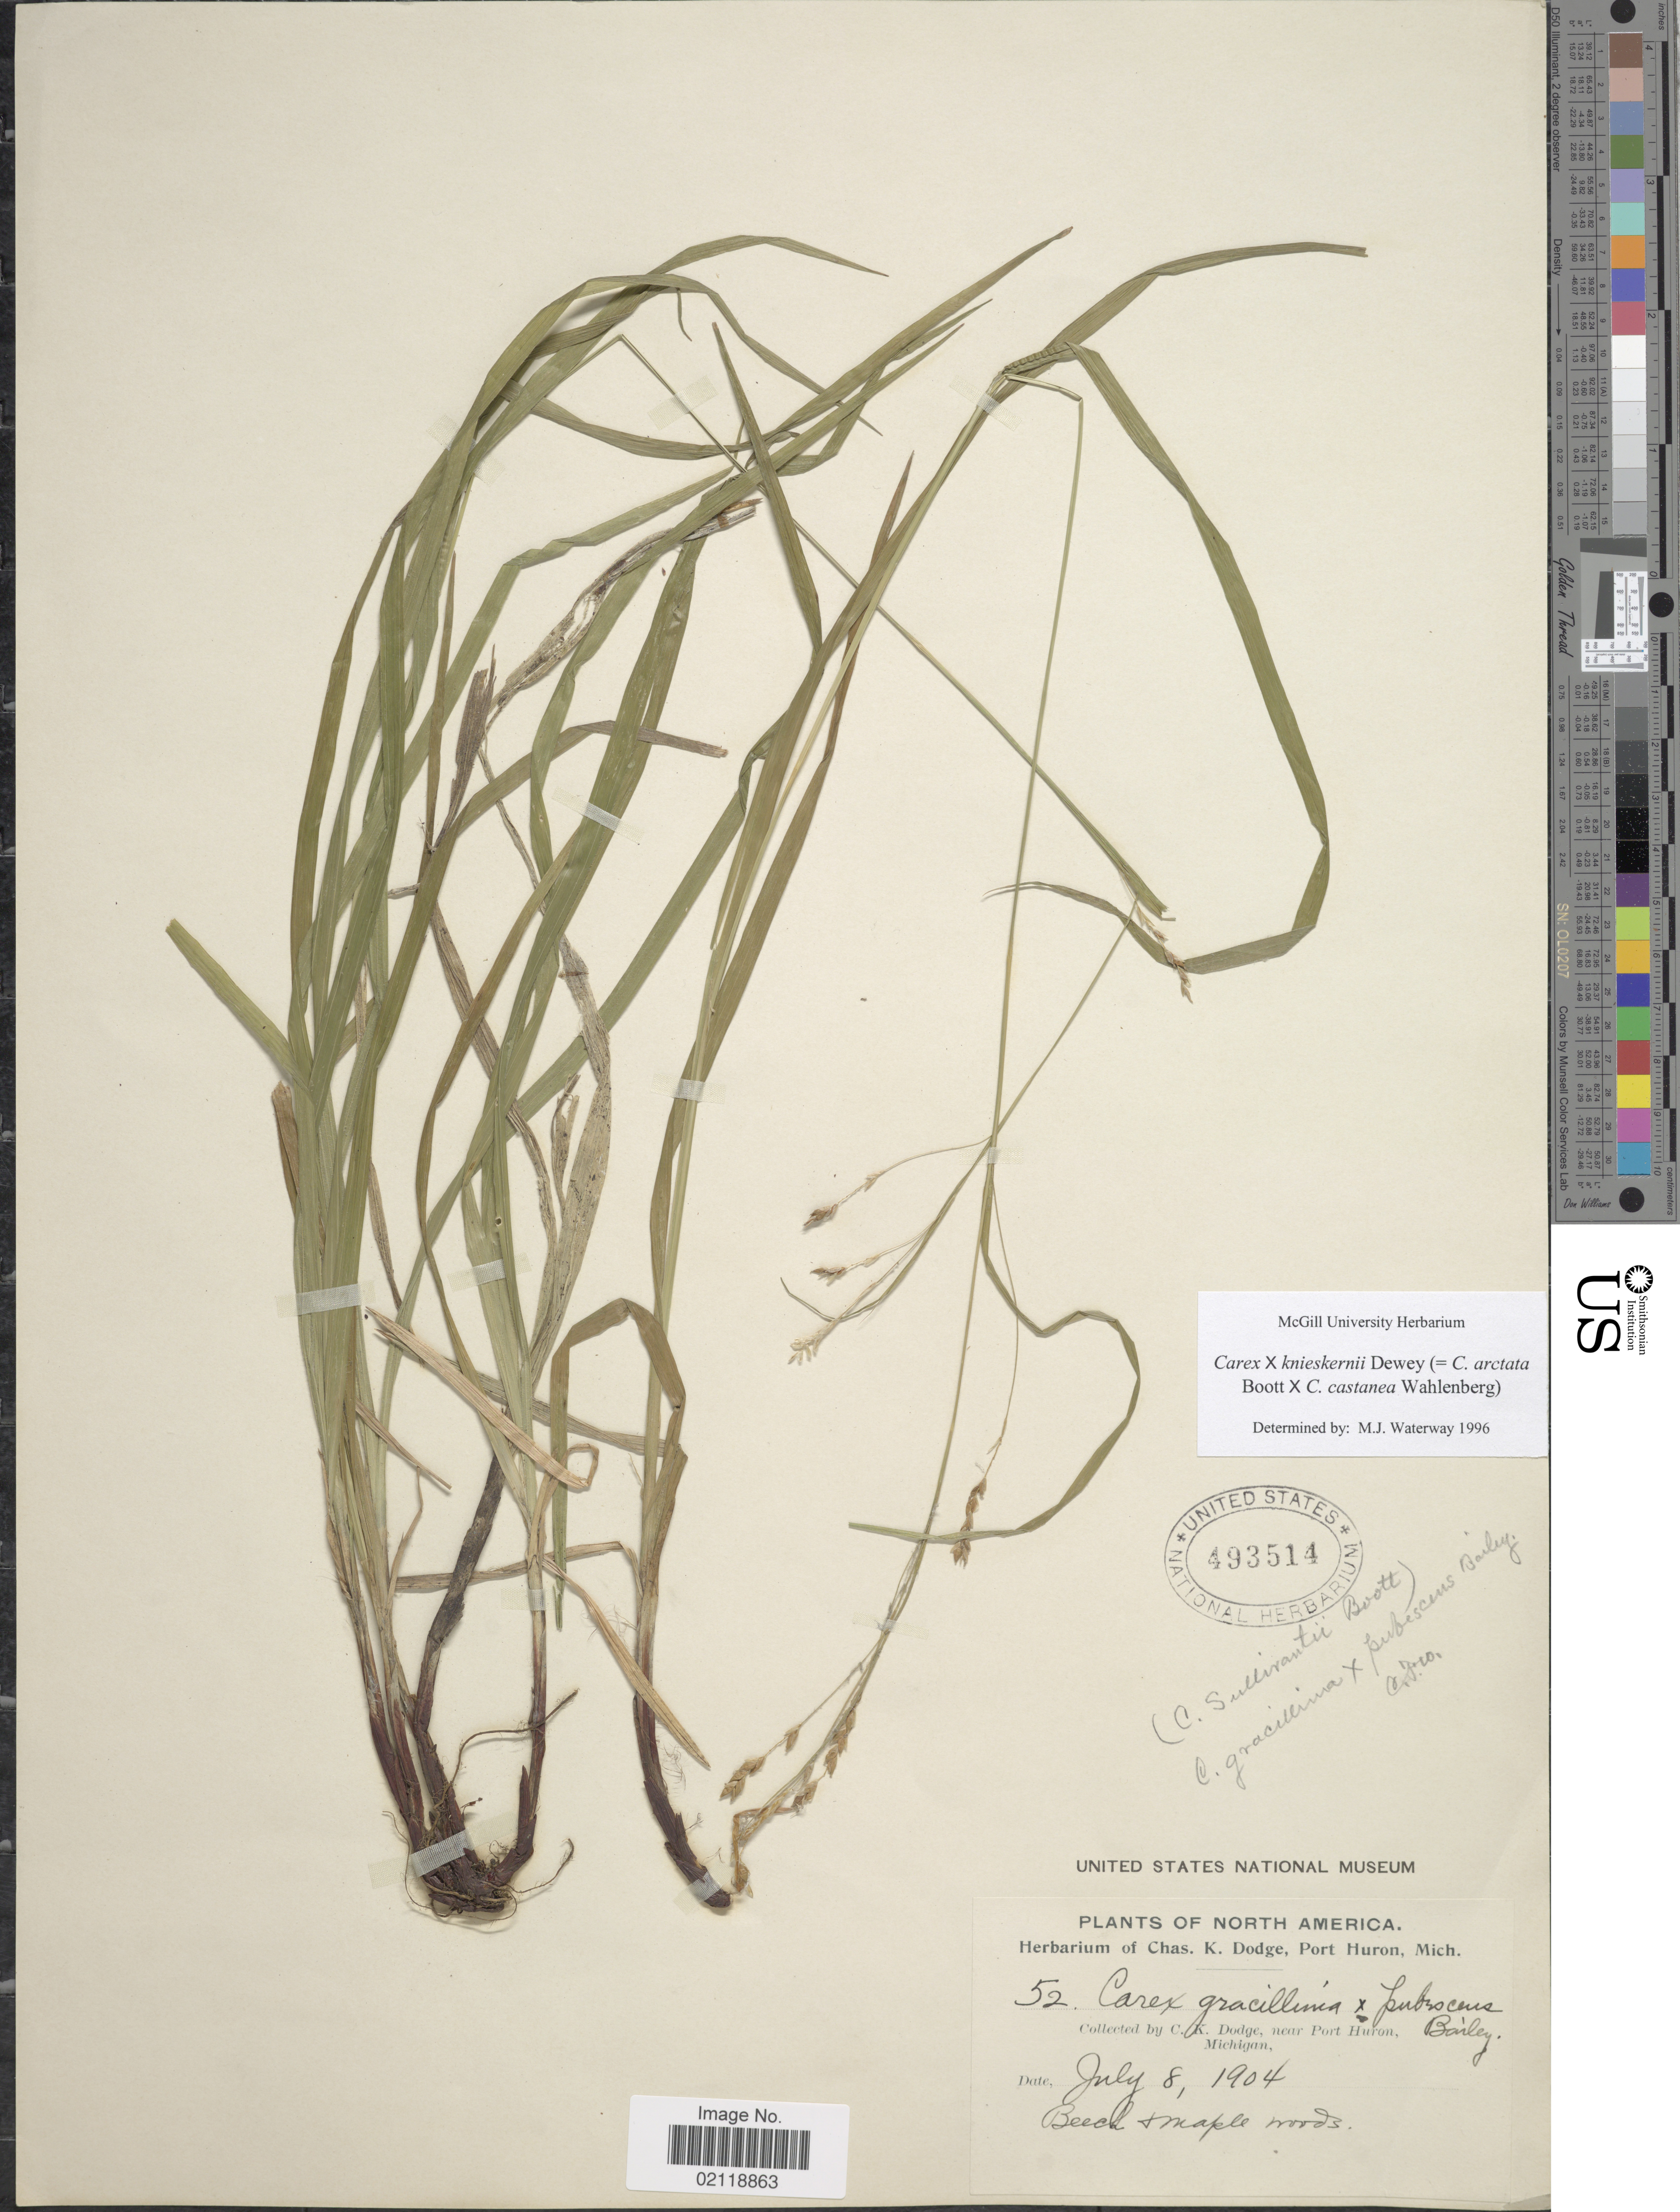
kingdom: Plantae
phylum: Tracheophyta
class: Liliopsida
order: Poales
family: Cyperaceae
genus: Carex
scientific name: Carex x knieskernii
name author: Dewey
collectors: C. K. Dodge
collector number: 52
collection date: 1904-07-08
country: United States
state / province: Michigan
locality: Near Port Huron, Beech + maple woods.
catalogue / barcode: US 493514